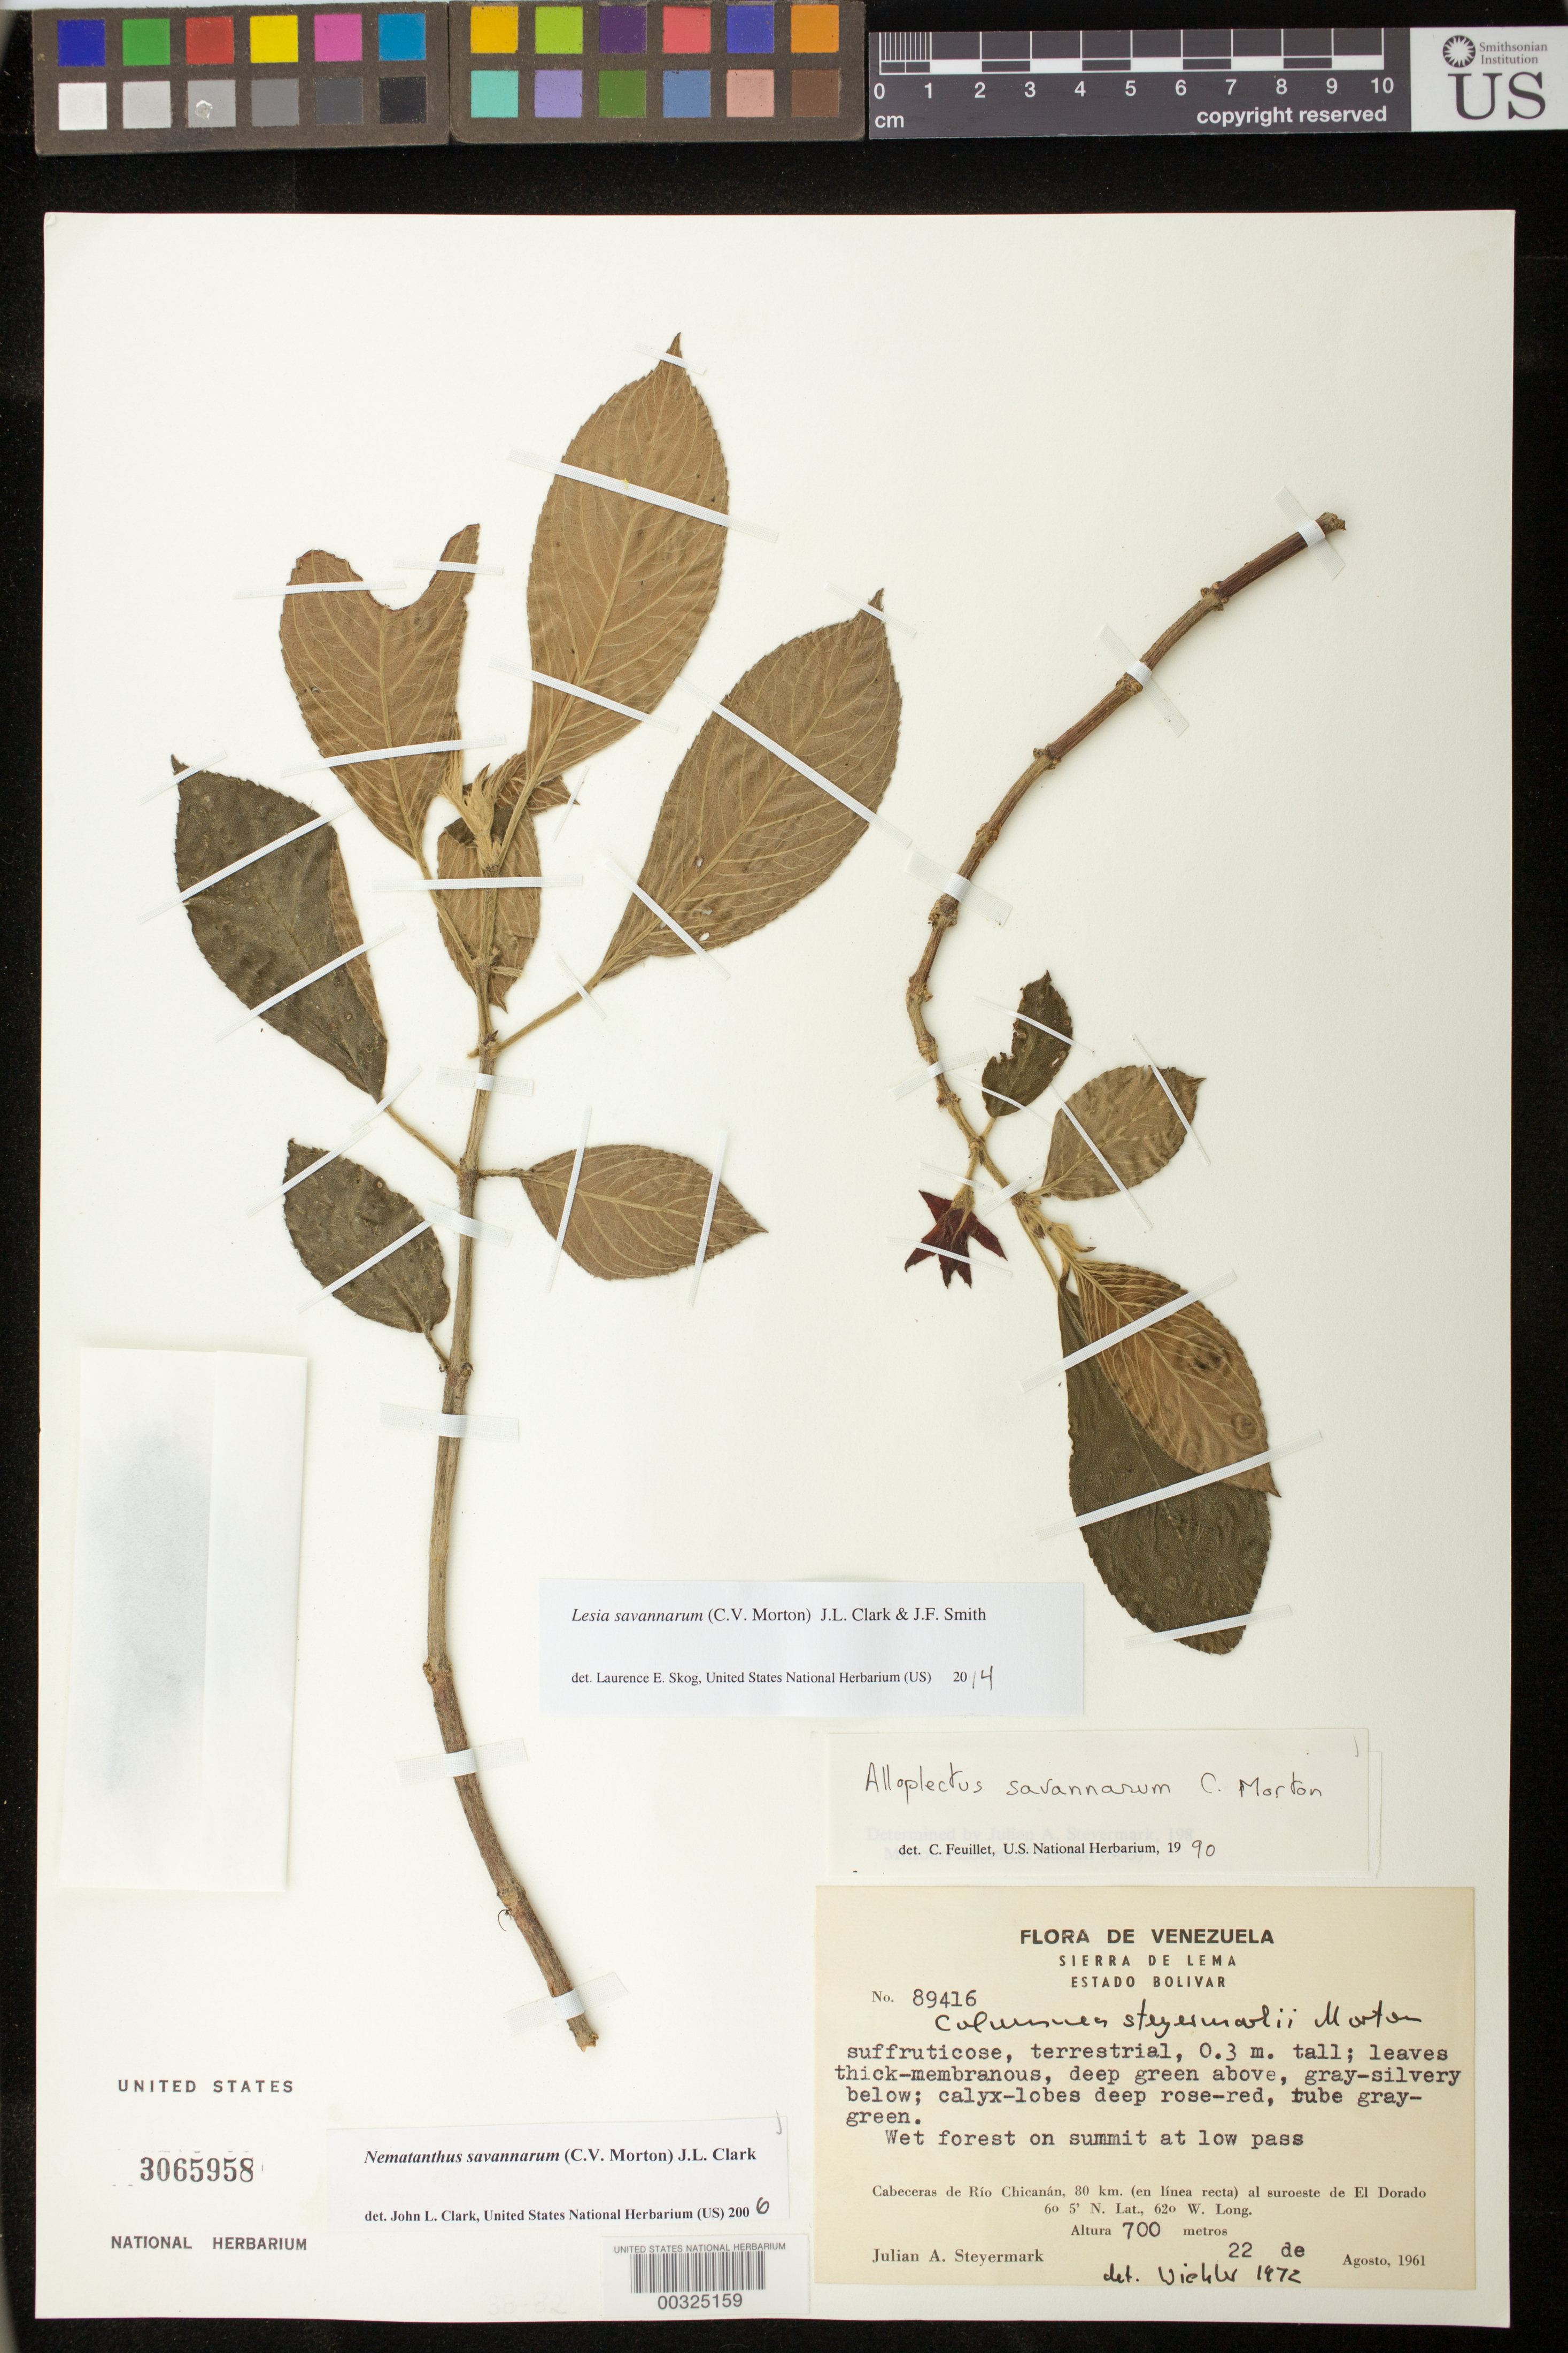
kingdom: Plantae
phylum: Tracheophyta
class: Magnoliopsida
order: Lamiales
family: Gesneriaceae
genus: Lesia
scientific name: Lesia savannarum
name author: (C.V. Morton) J.L. Clark & J.F. Sm.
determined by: Skog, Laurence E.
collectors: J. Steyermark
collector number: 89416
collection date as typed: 22 Aug 1961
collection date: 1961-08-22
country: Venezuela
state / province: Bolívar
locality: Sierra de Lema, cabeceras de Río Chicanán, 80 km (en línea recta) al suroeste de El Dorado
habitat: wet forest on summit at low pass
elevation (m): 700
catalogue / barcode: US 3065958